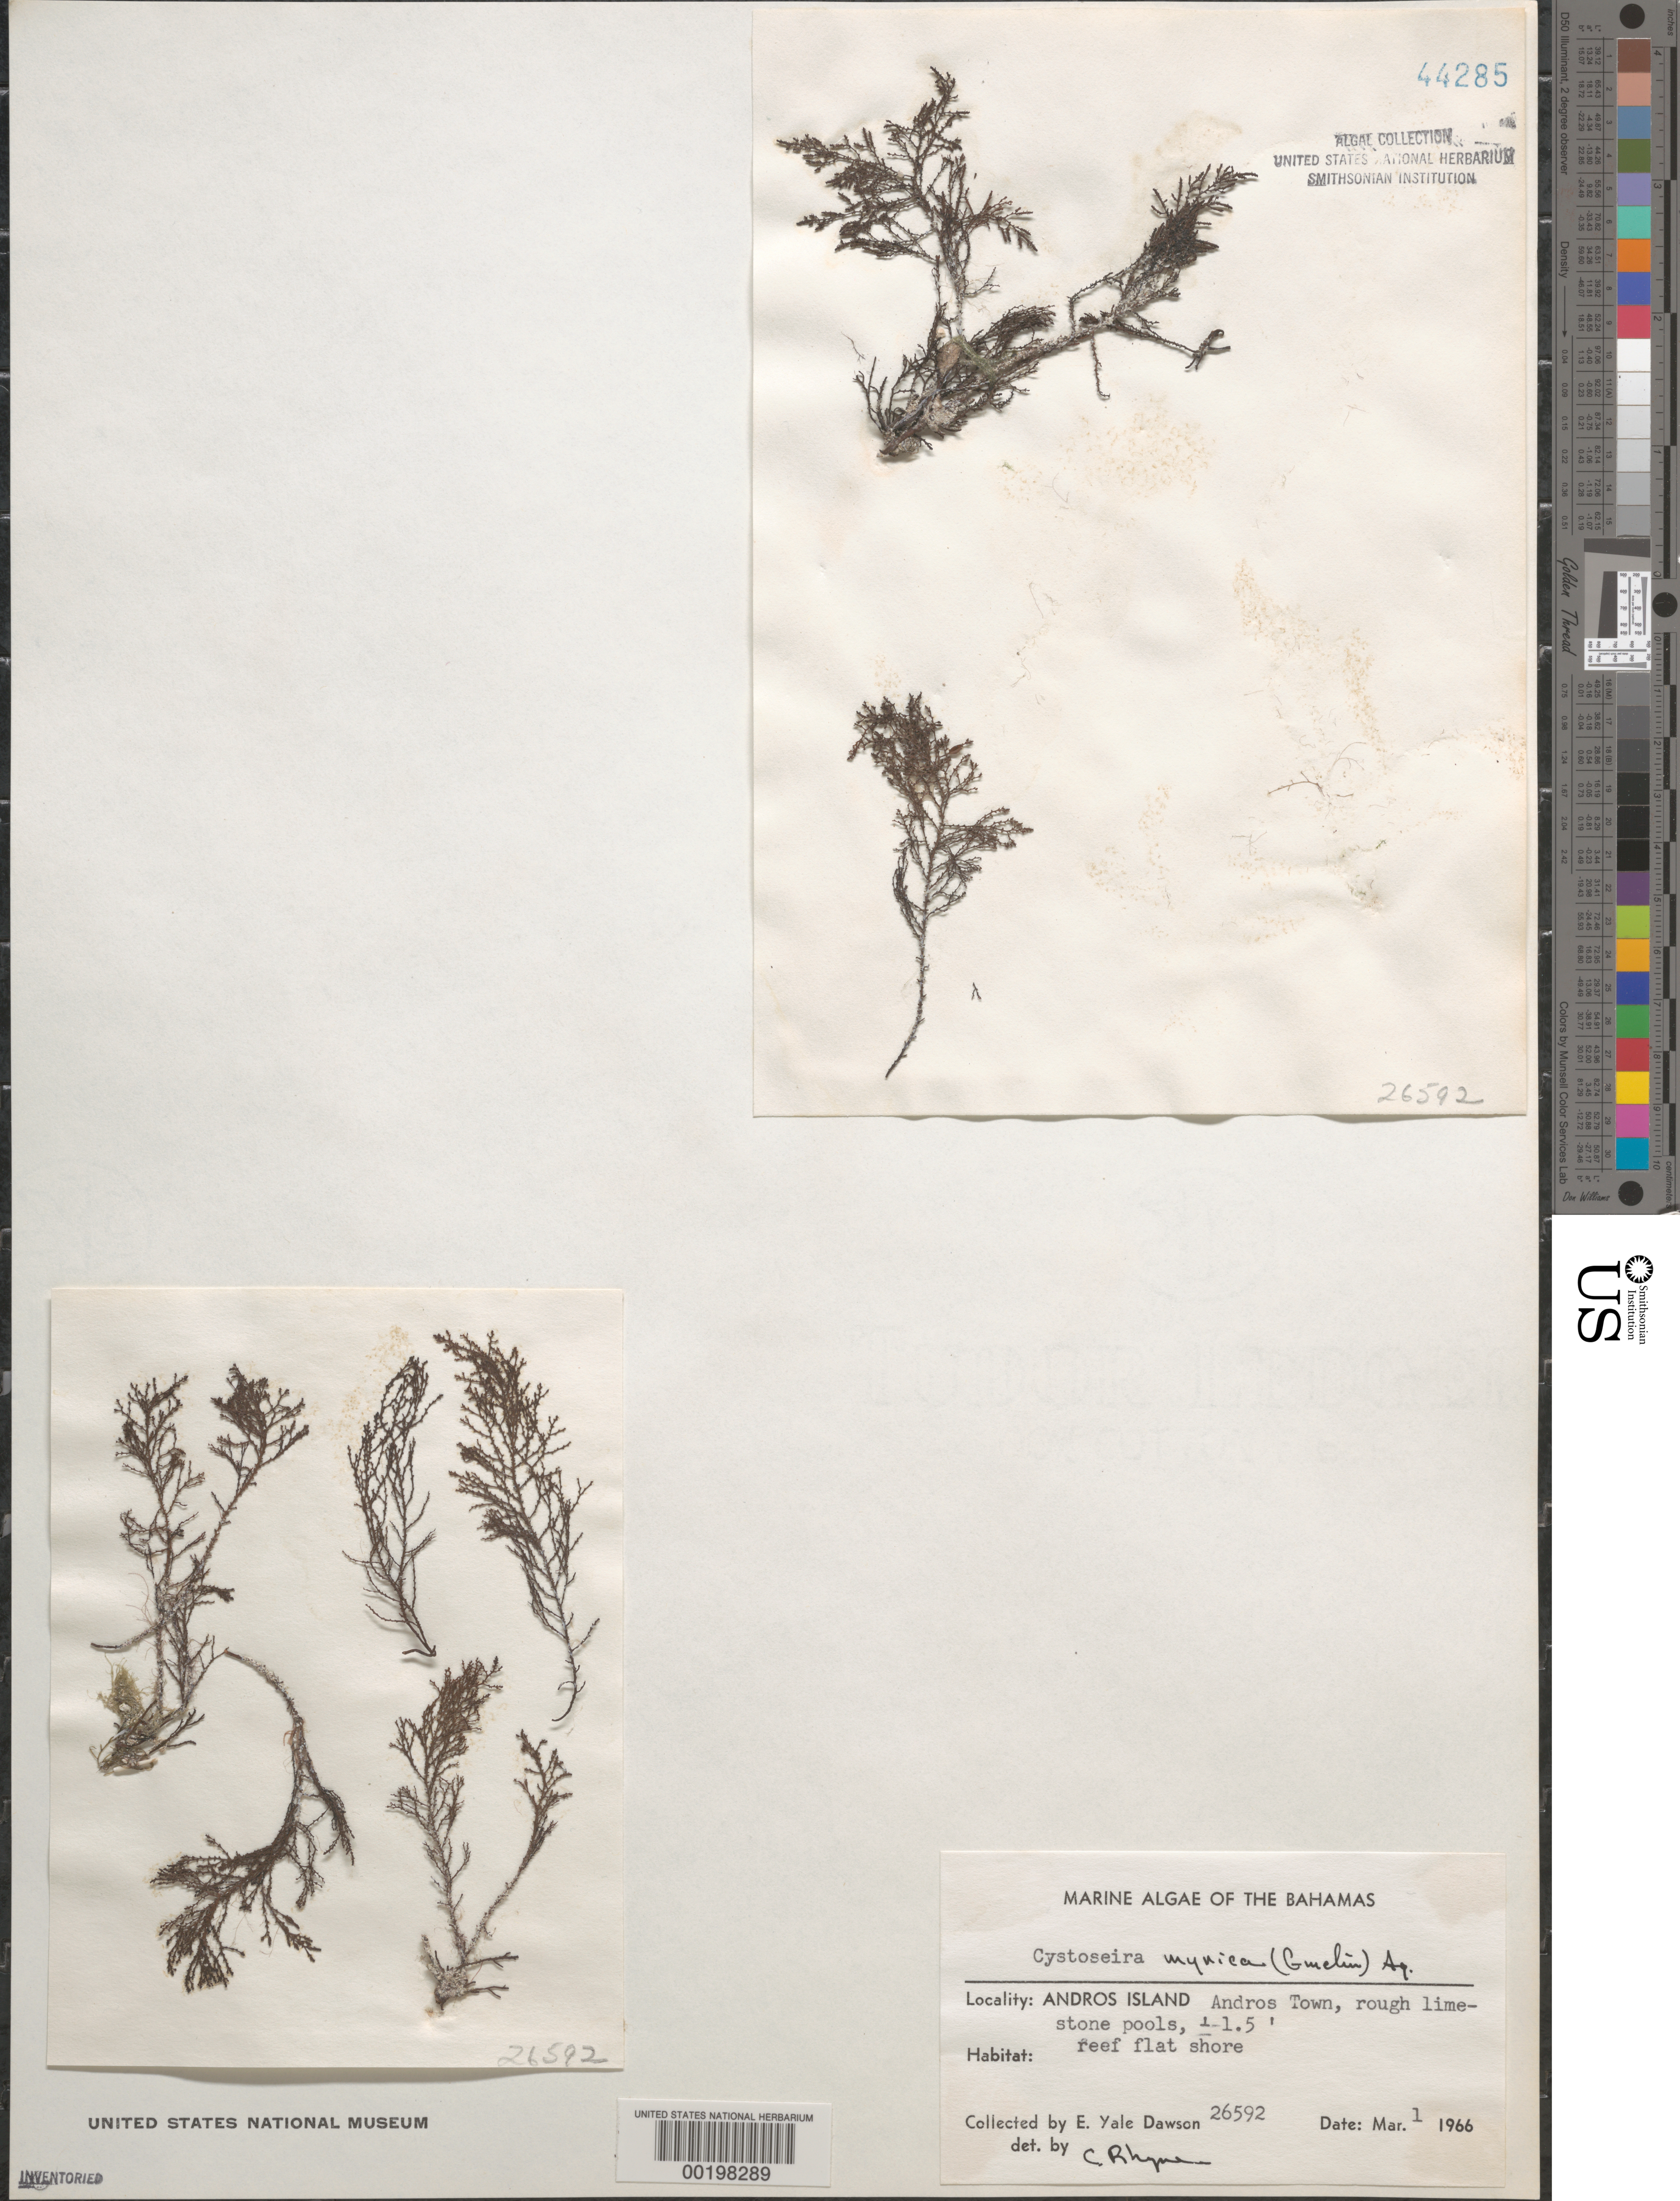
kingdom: Chromista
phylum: Ochrophyta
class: Phaeophyceae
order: Fucales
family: Sargassaceae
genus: Cystoseira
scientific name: Cystoseira myrica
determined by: Rhyne, C. F.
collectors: E. Y. Dawson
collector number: EYD 26592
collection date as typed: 01 Mar 1966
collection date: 1966-03-01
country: Bahamas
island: Andros Island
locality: Andros Town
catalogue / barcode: US 44285